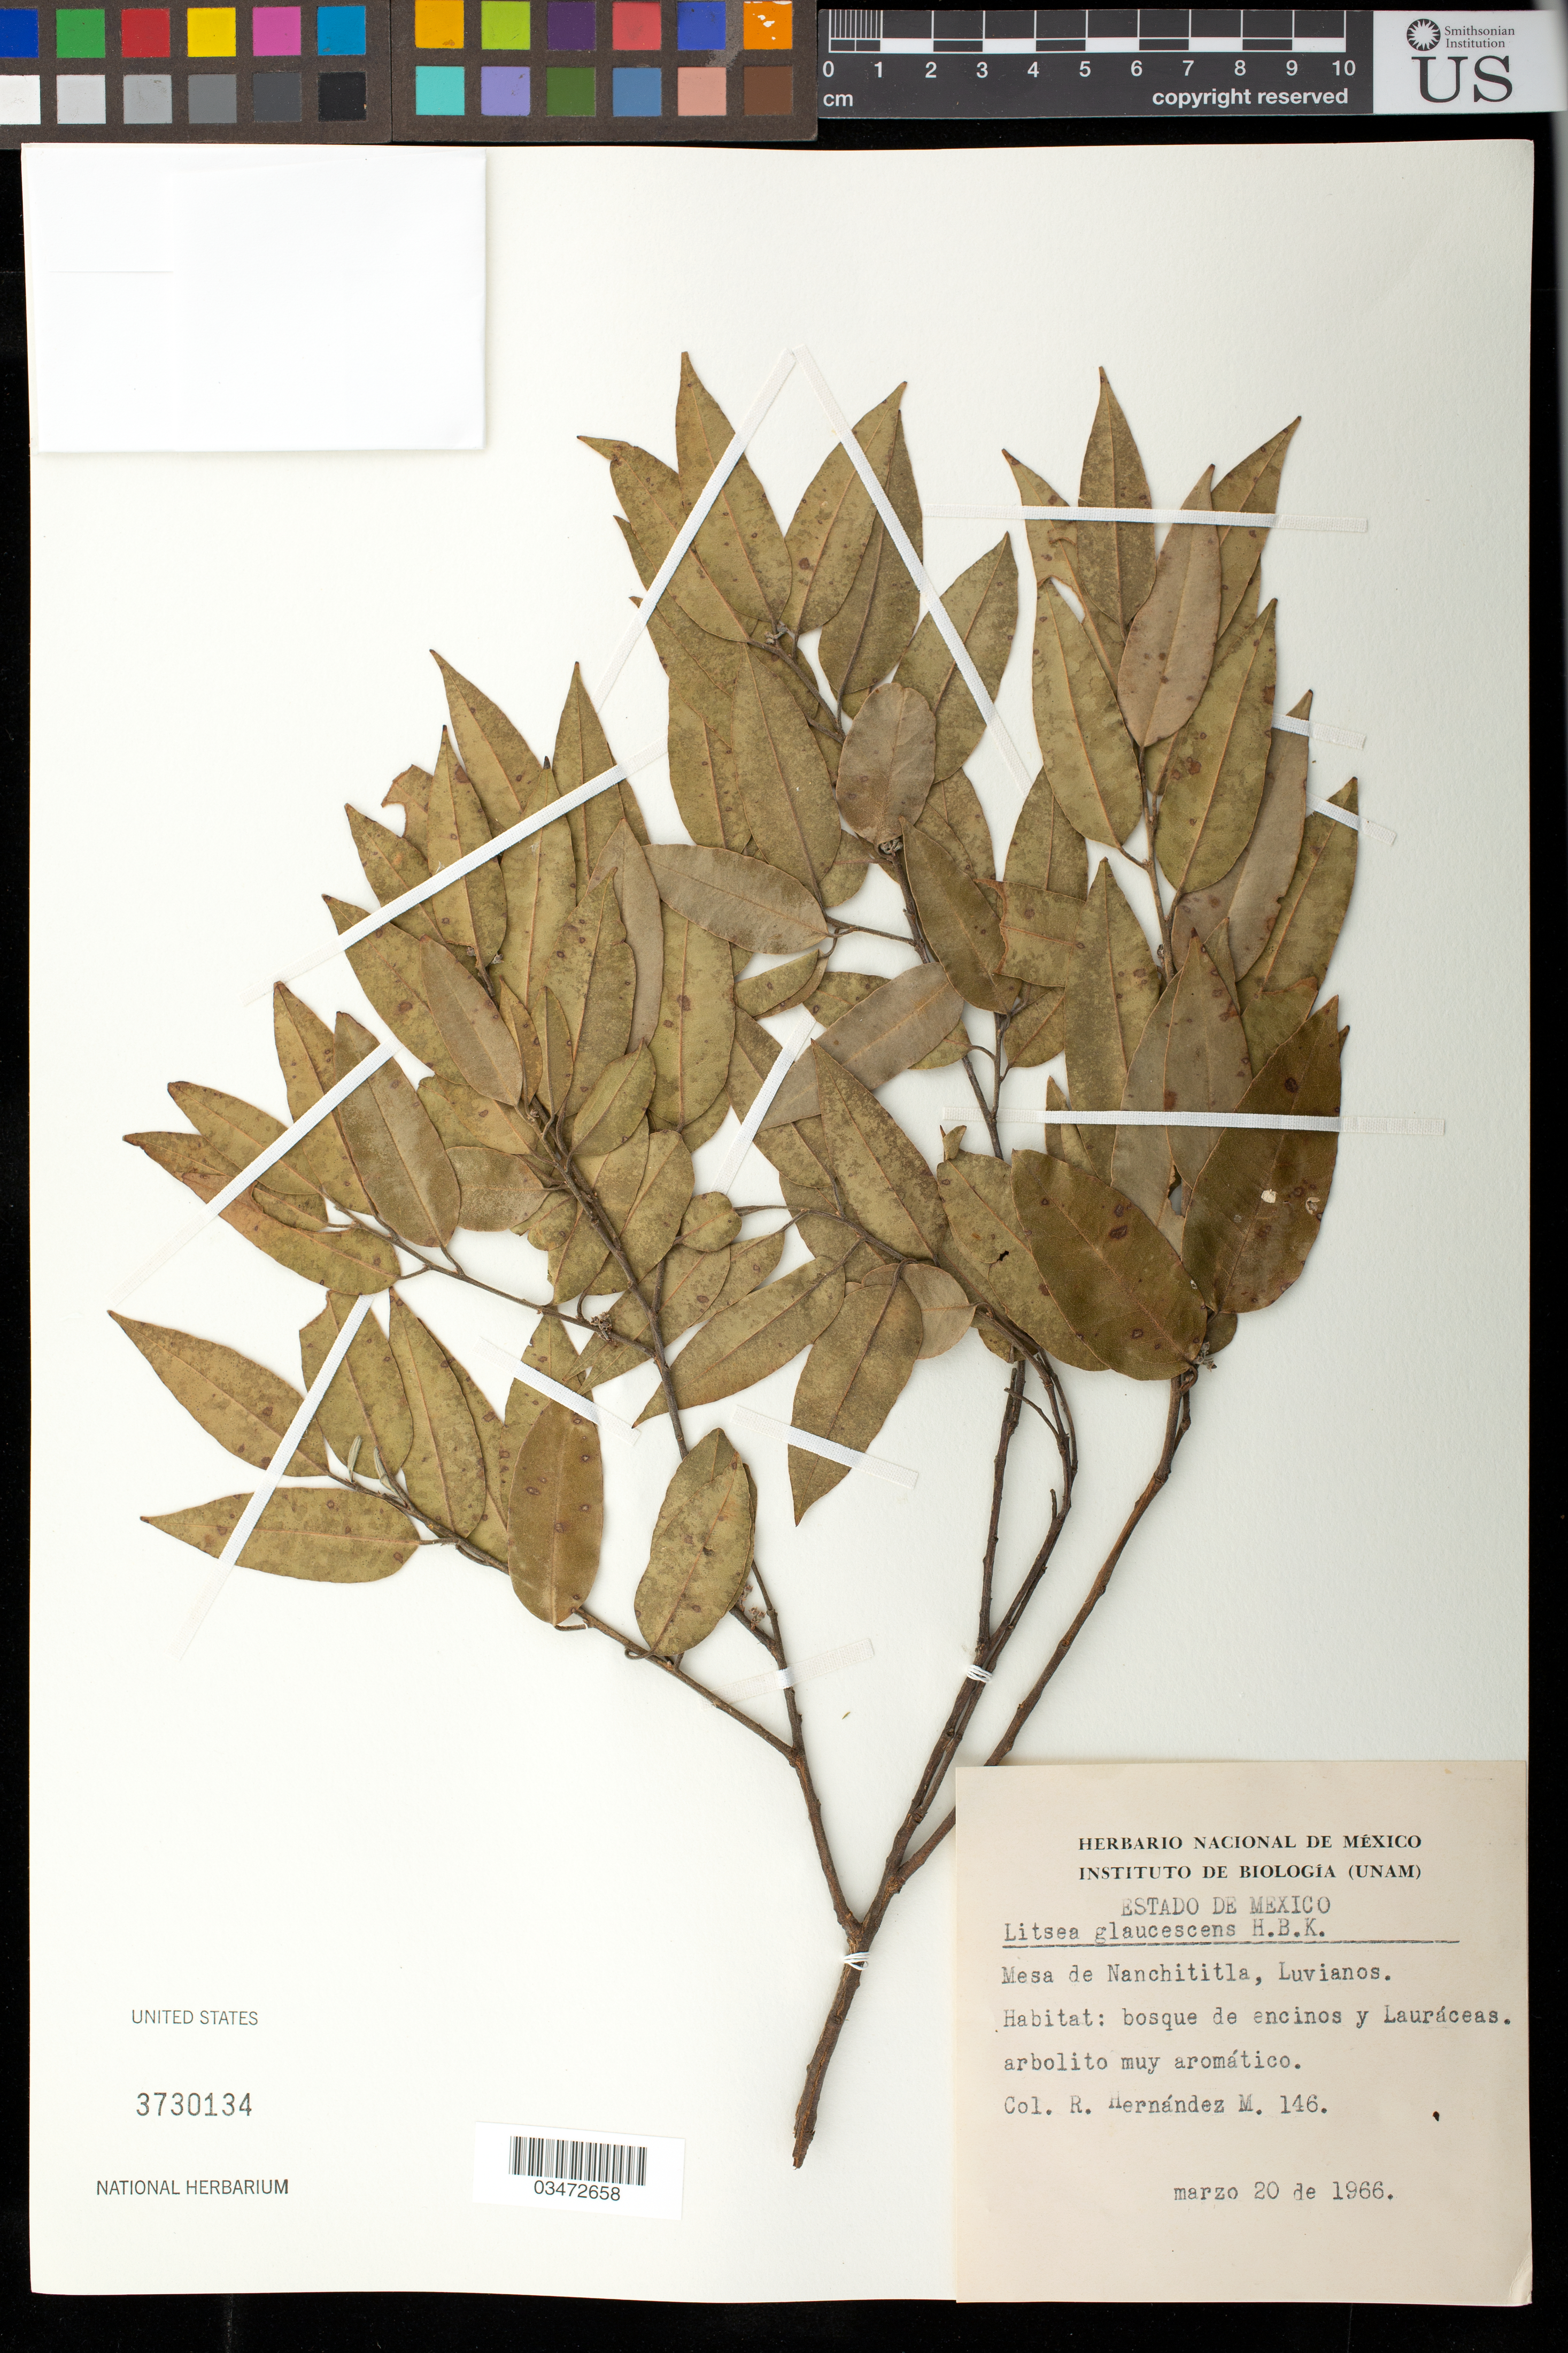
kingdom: Plantae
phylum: Tracheophyta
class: Magnoliopsida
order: Laurales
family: Lauraceae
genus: Litsea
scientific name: Litsea glaucescens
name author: Kunth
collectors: R. M. Hernandez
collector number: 146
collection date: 1966-03-20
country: Mexico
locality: Mesa de Nanchititla Luvianos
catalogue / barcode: US 3730134